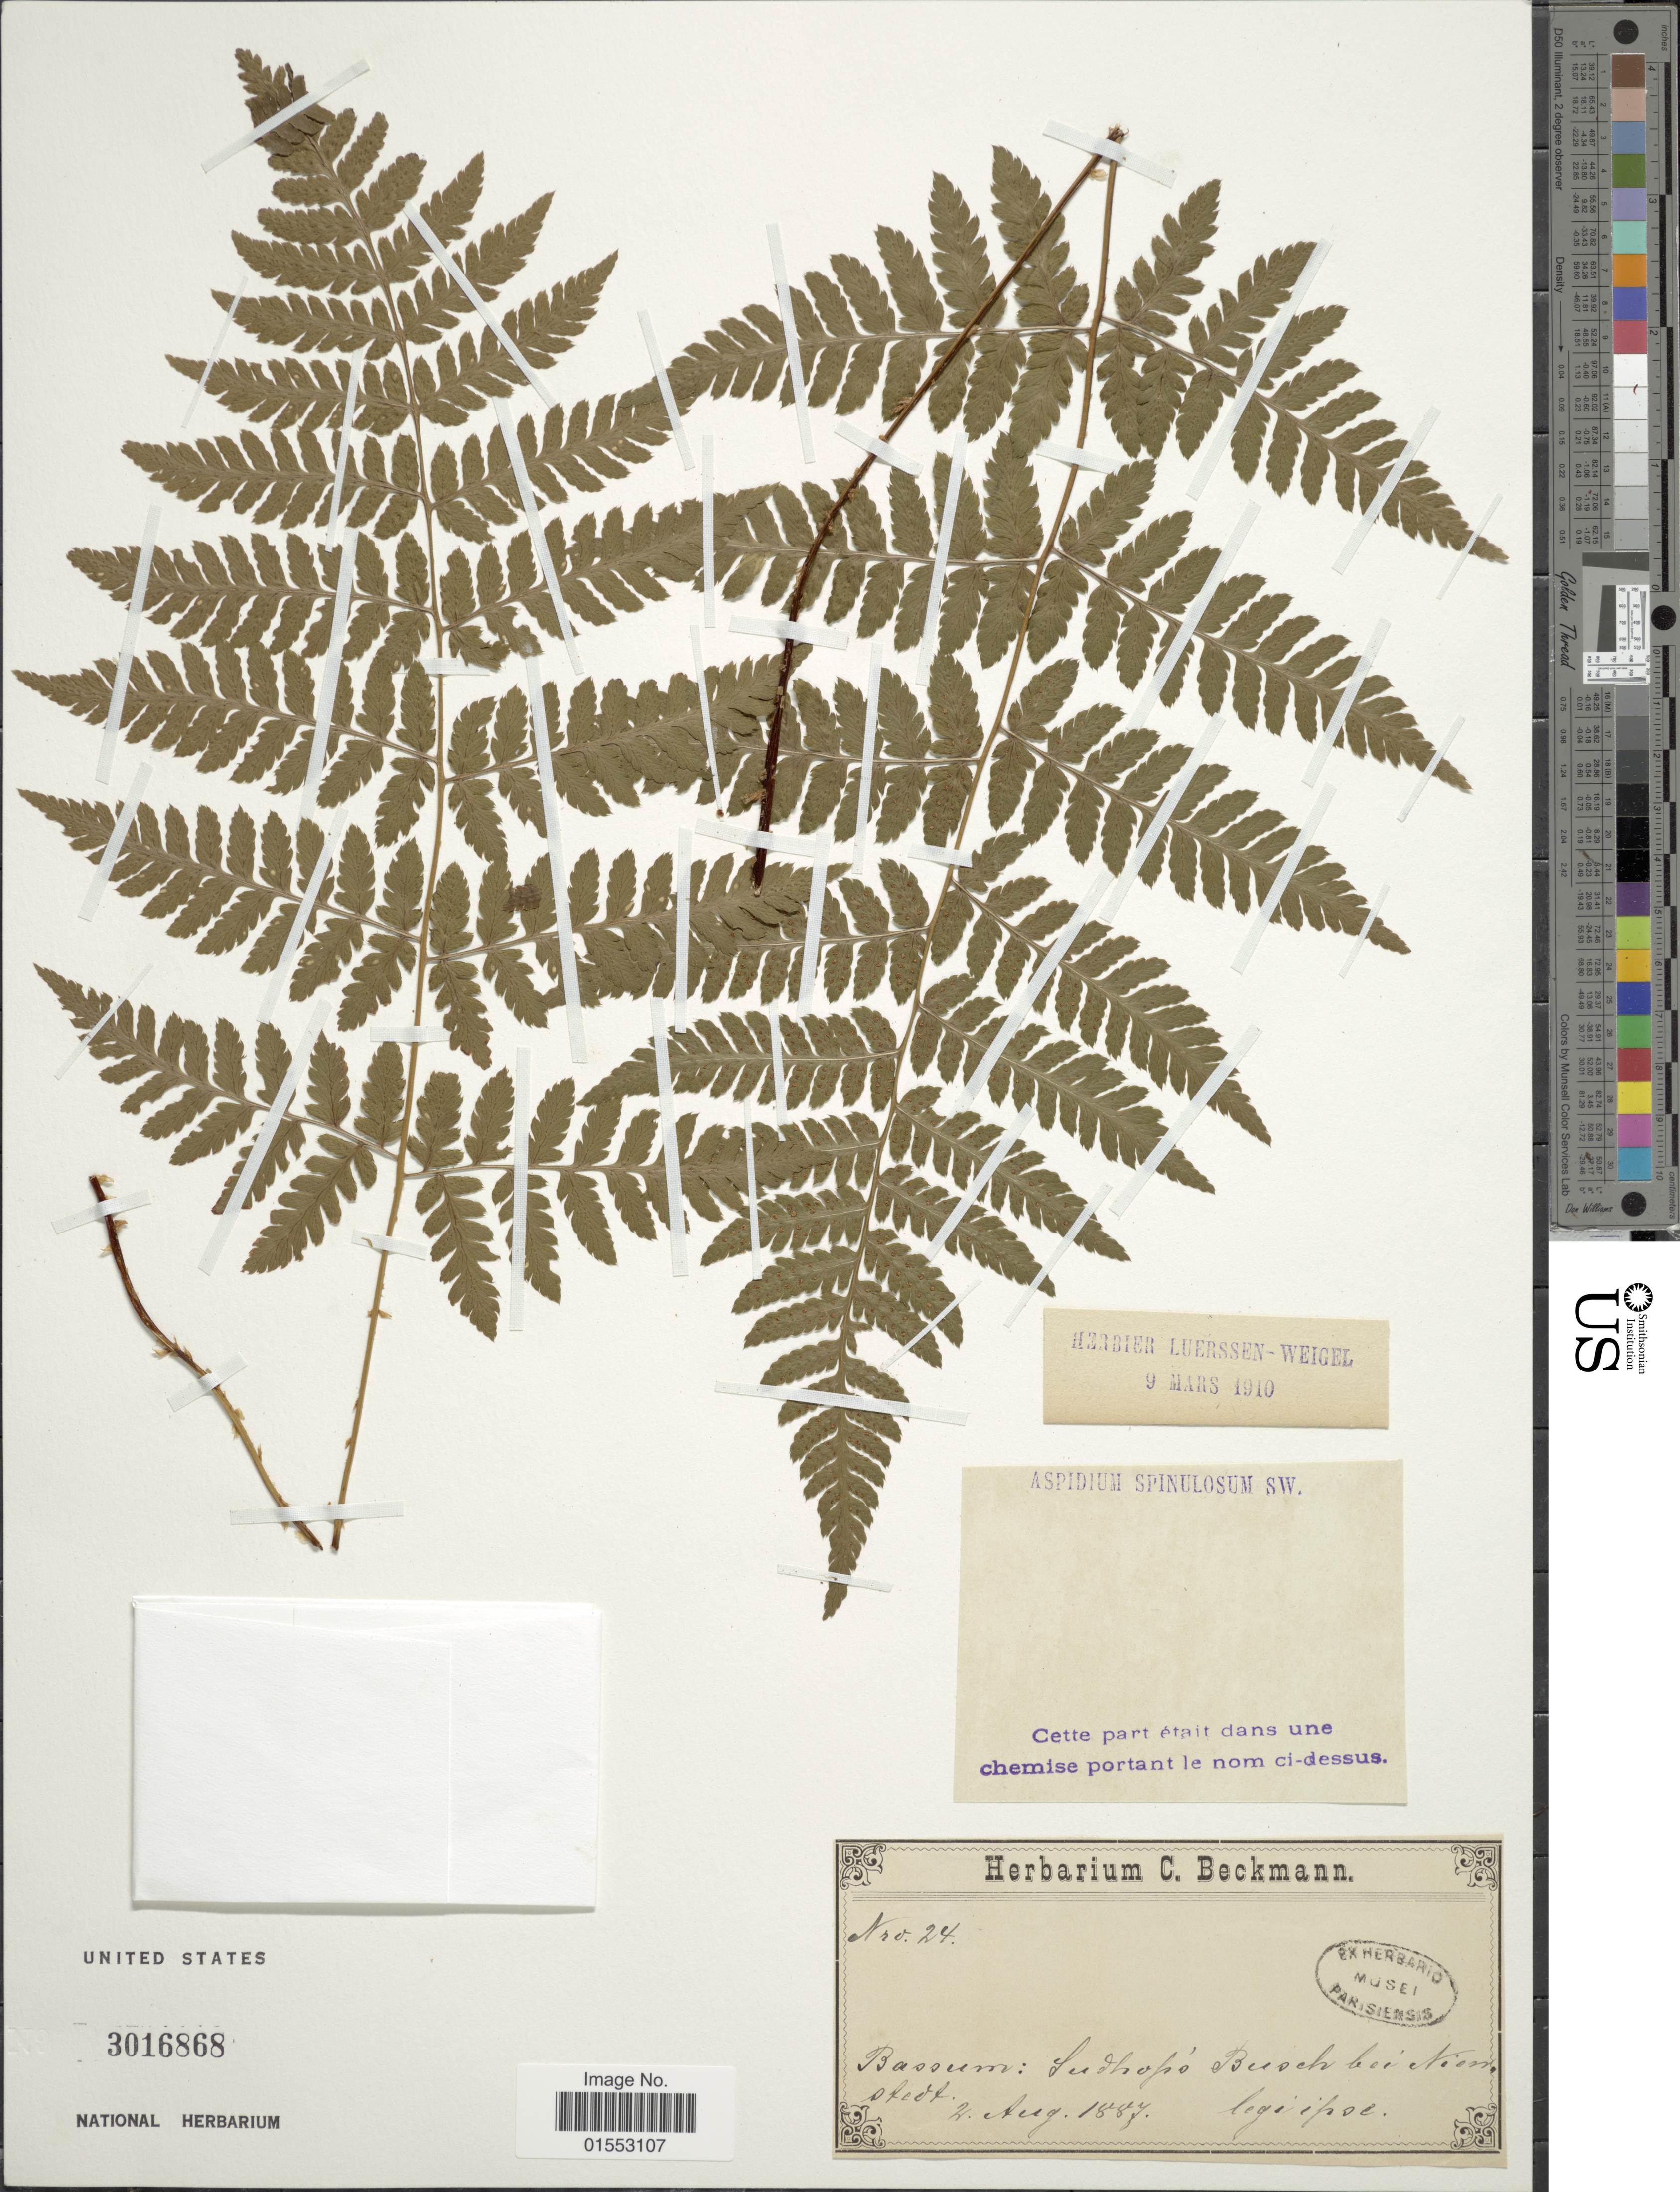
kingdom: Plantae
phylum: Tracheophyta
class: Polypodiopsida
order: Polypodiales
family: Dryopteridaceae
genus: Dryopteris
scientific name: Dryopteris carthusiana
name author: (Villars) H.P. Fuchs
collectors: ex herb. C. Beckmann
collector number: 24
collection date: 1887-08-02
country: Germany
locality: Bassum: Sudhofo Busch bei NIem stedt [interpreted]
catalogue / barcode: US 3016868